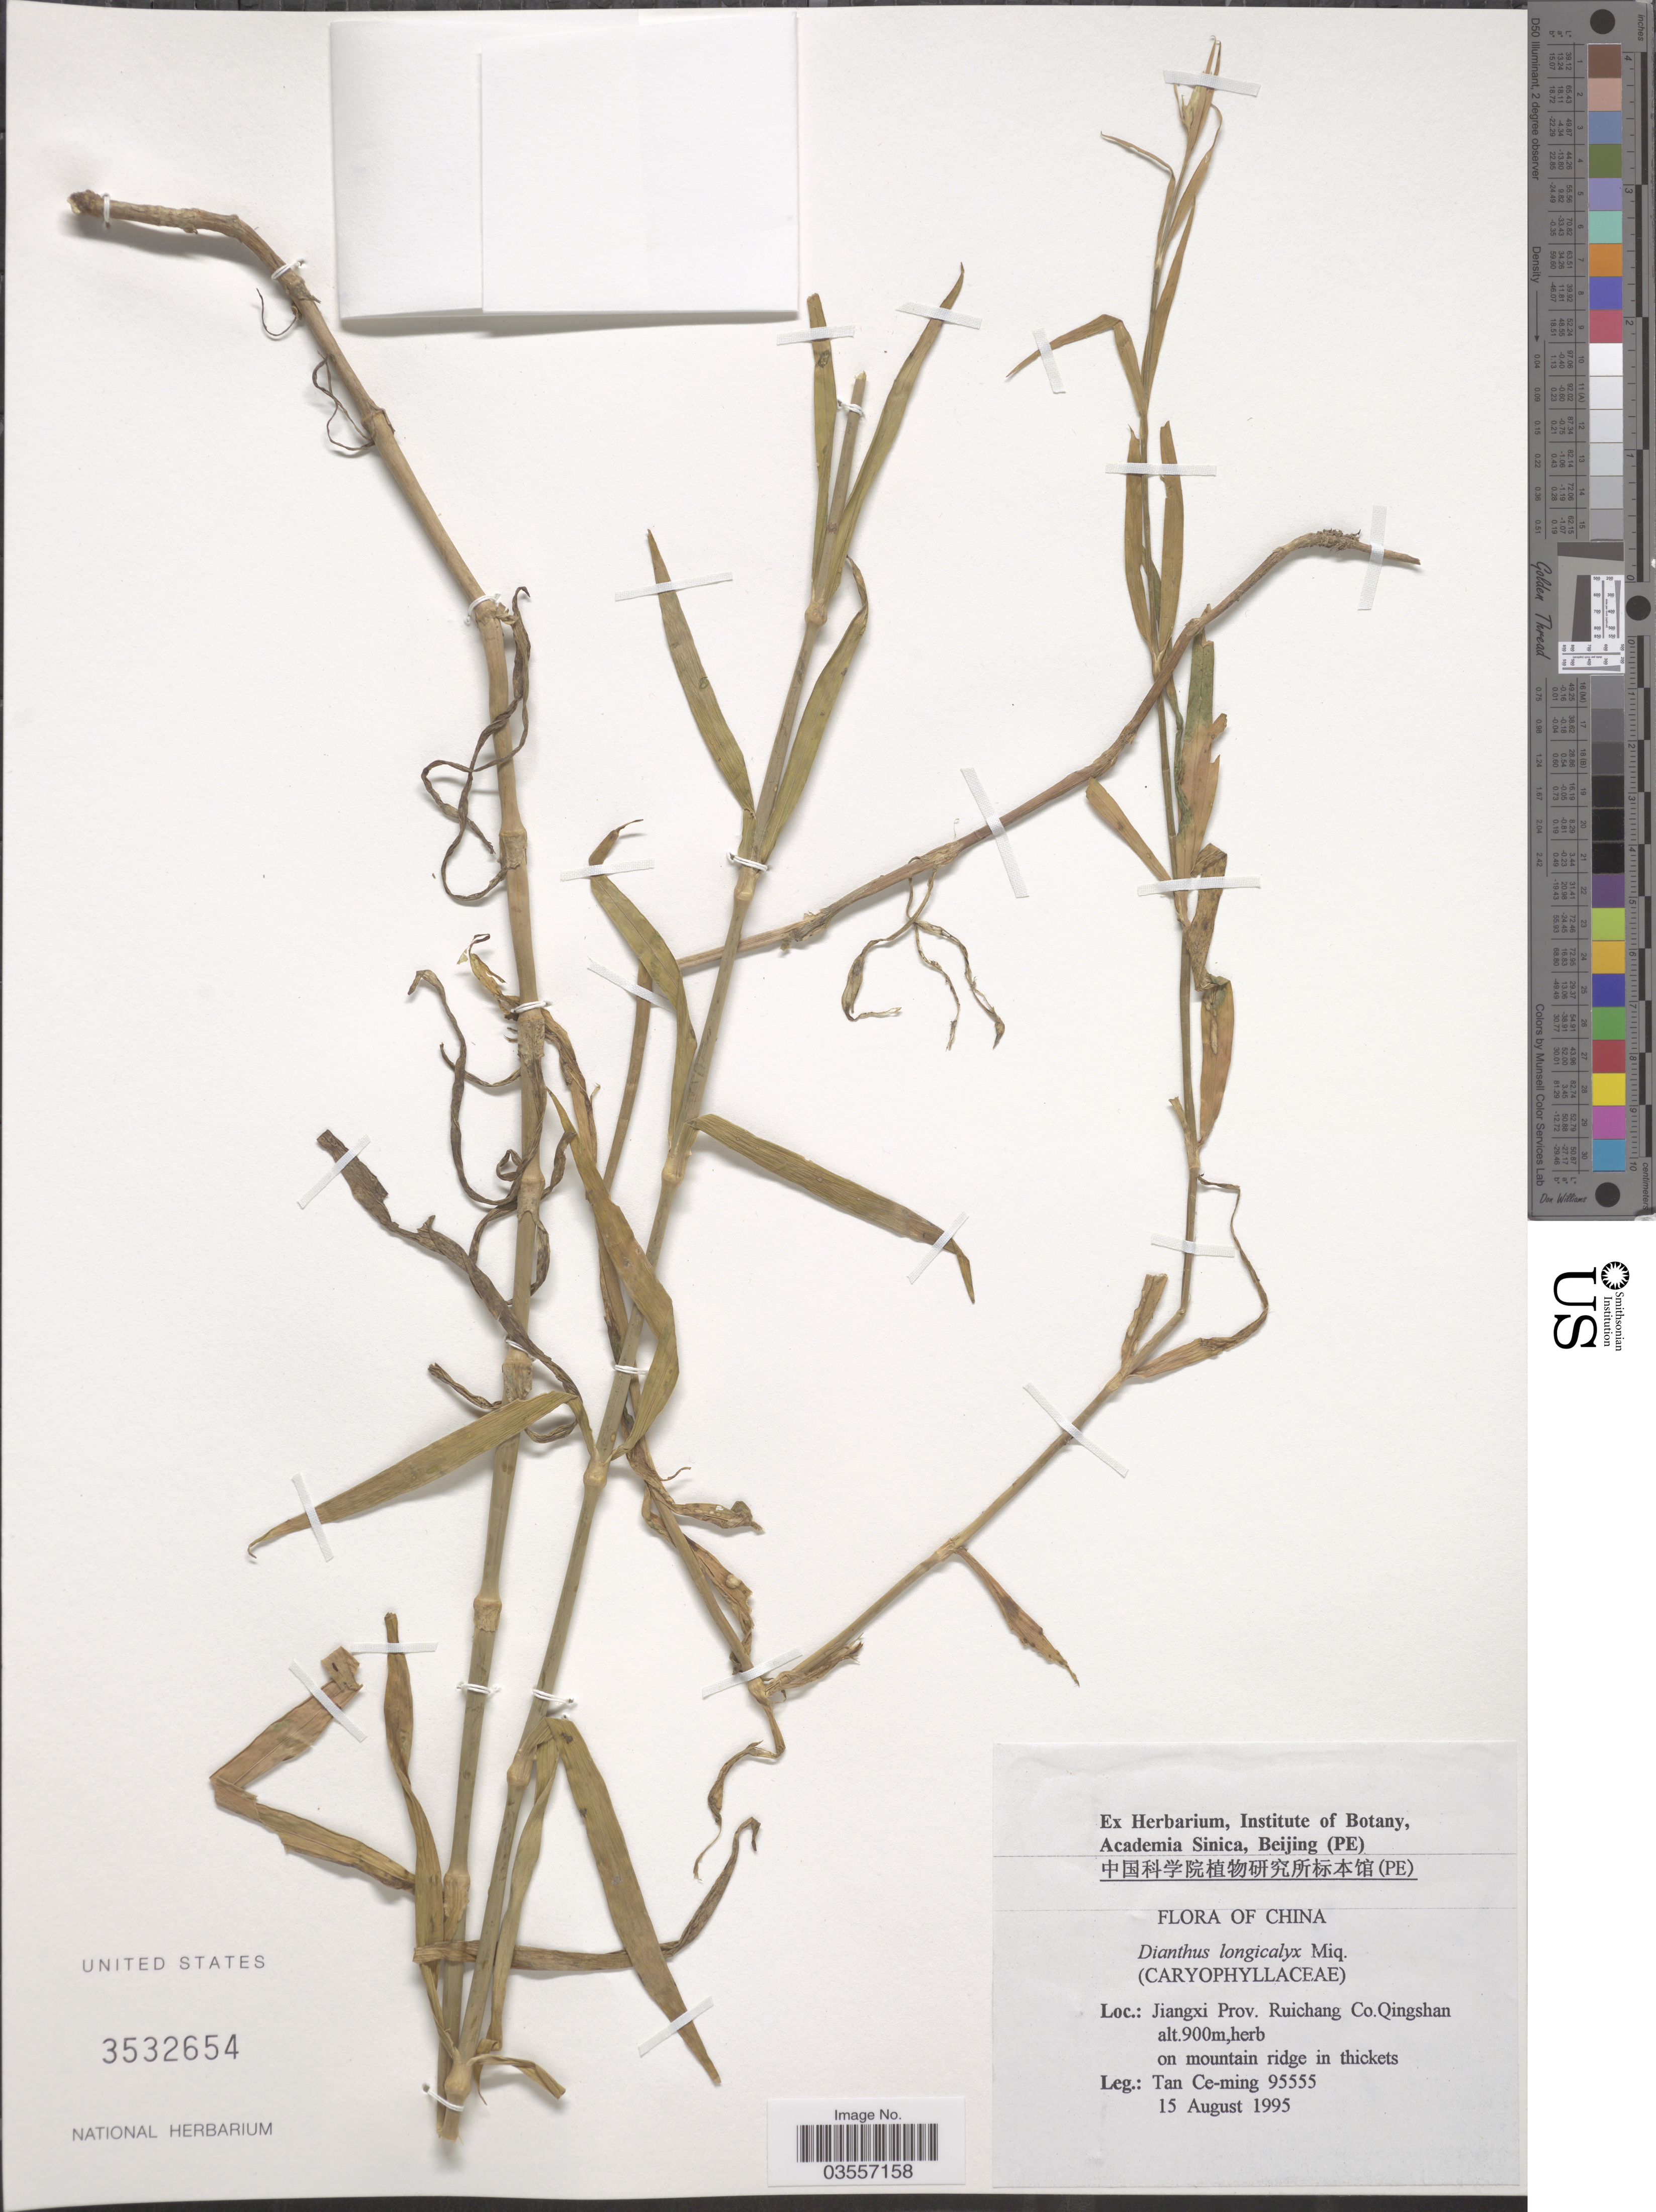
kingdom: Plantae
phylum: Tracheophyta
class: Magnoliopsida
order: Caryophyllales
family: Caryophyllaceae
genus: Dianthus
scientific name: Dianthus longicalyx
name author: Miq.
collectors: T. Ce-ming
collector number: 95555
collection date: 1995-08-15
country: China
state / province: Jiangxi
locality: Ruichang Co. Qingshan.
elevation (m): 900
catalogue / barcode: US 3532654